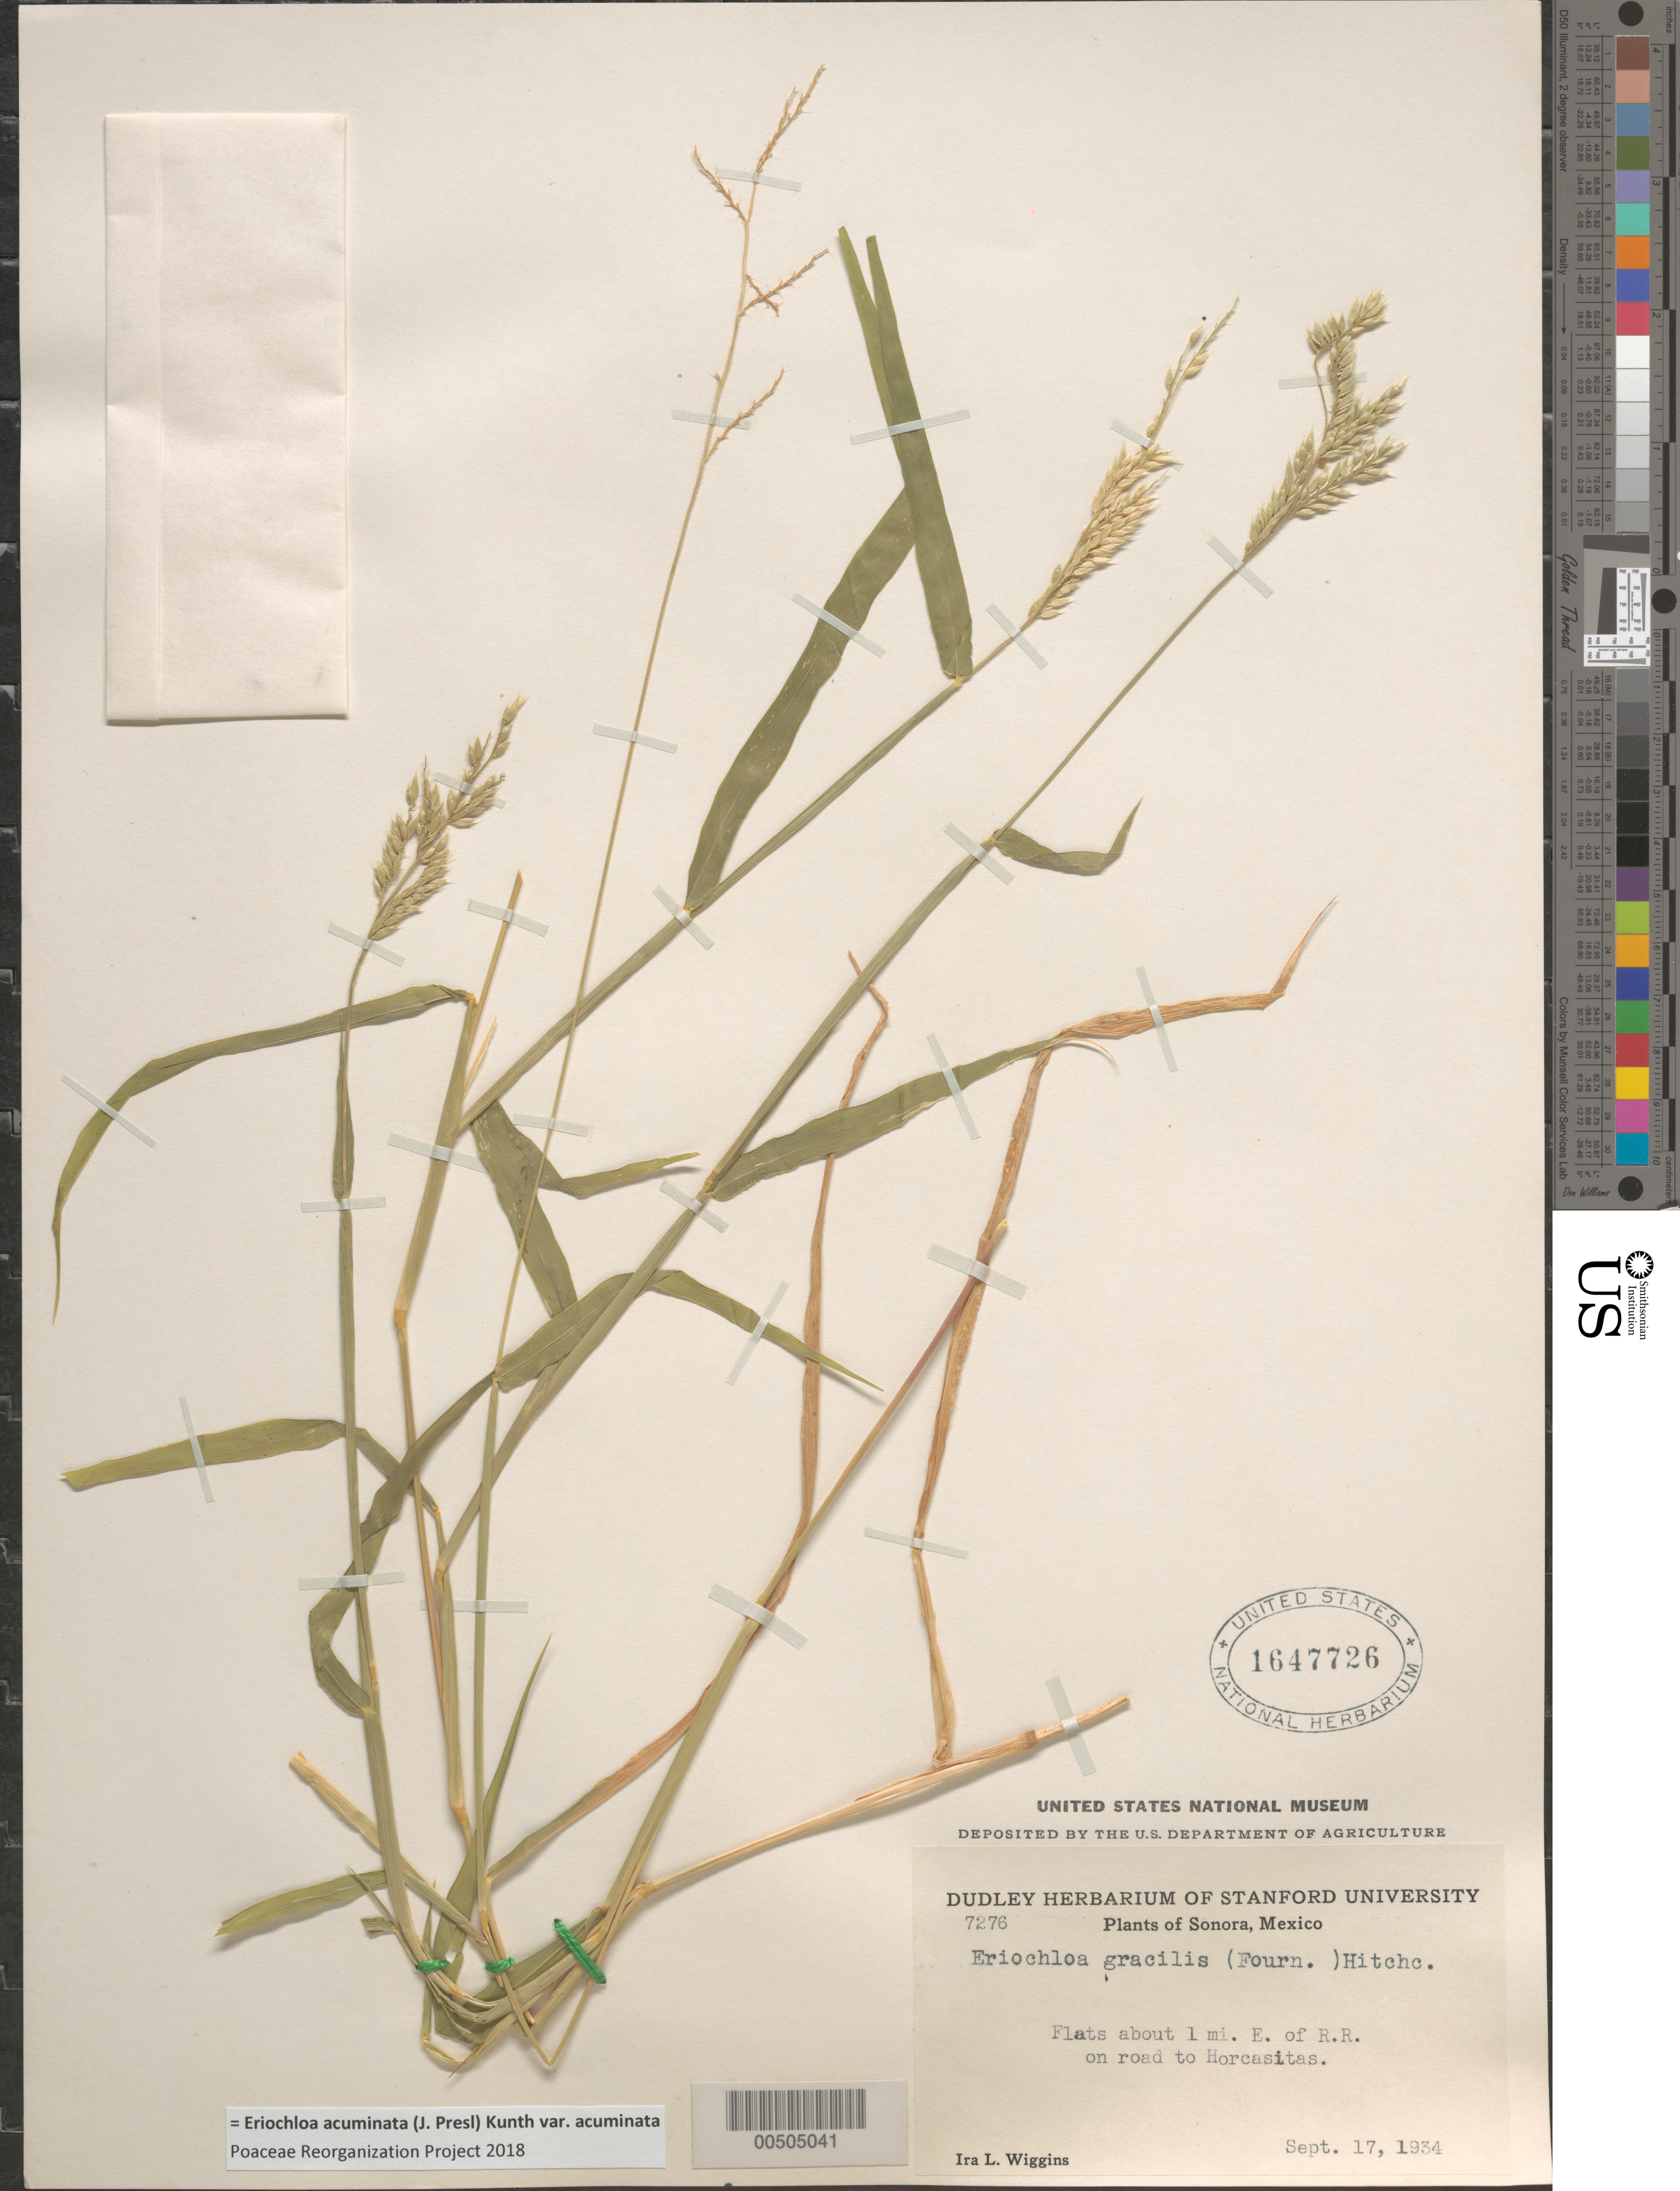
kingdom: Plantae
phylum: Tracheophyta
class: Liliopsida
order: Poales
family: Poaceae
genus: Eriochloa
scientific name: Eriochloa acuminata var. acuminata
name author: (J. Presl) Kunth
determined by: Poaceae Reorganization Project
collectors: I. L. Wiggins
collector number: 7276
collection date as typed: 17 Sep 1934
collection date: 1934-09-17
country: Mexico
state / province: Sonora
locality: About 1 mi E of railroad on road to Horcasitas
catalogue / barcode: US 1647726